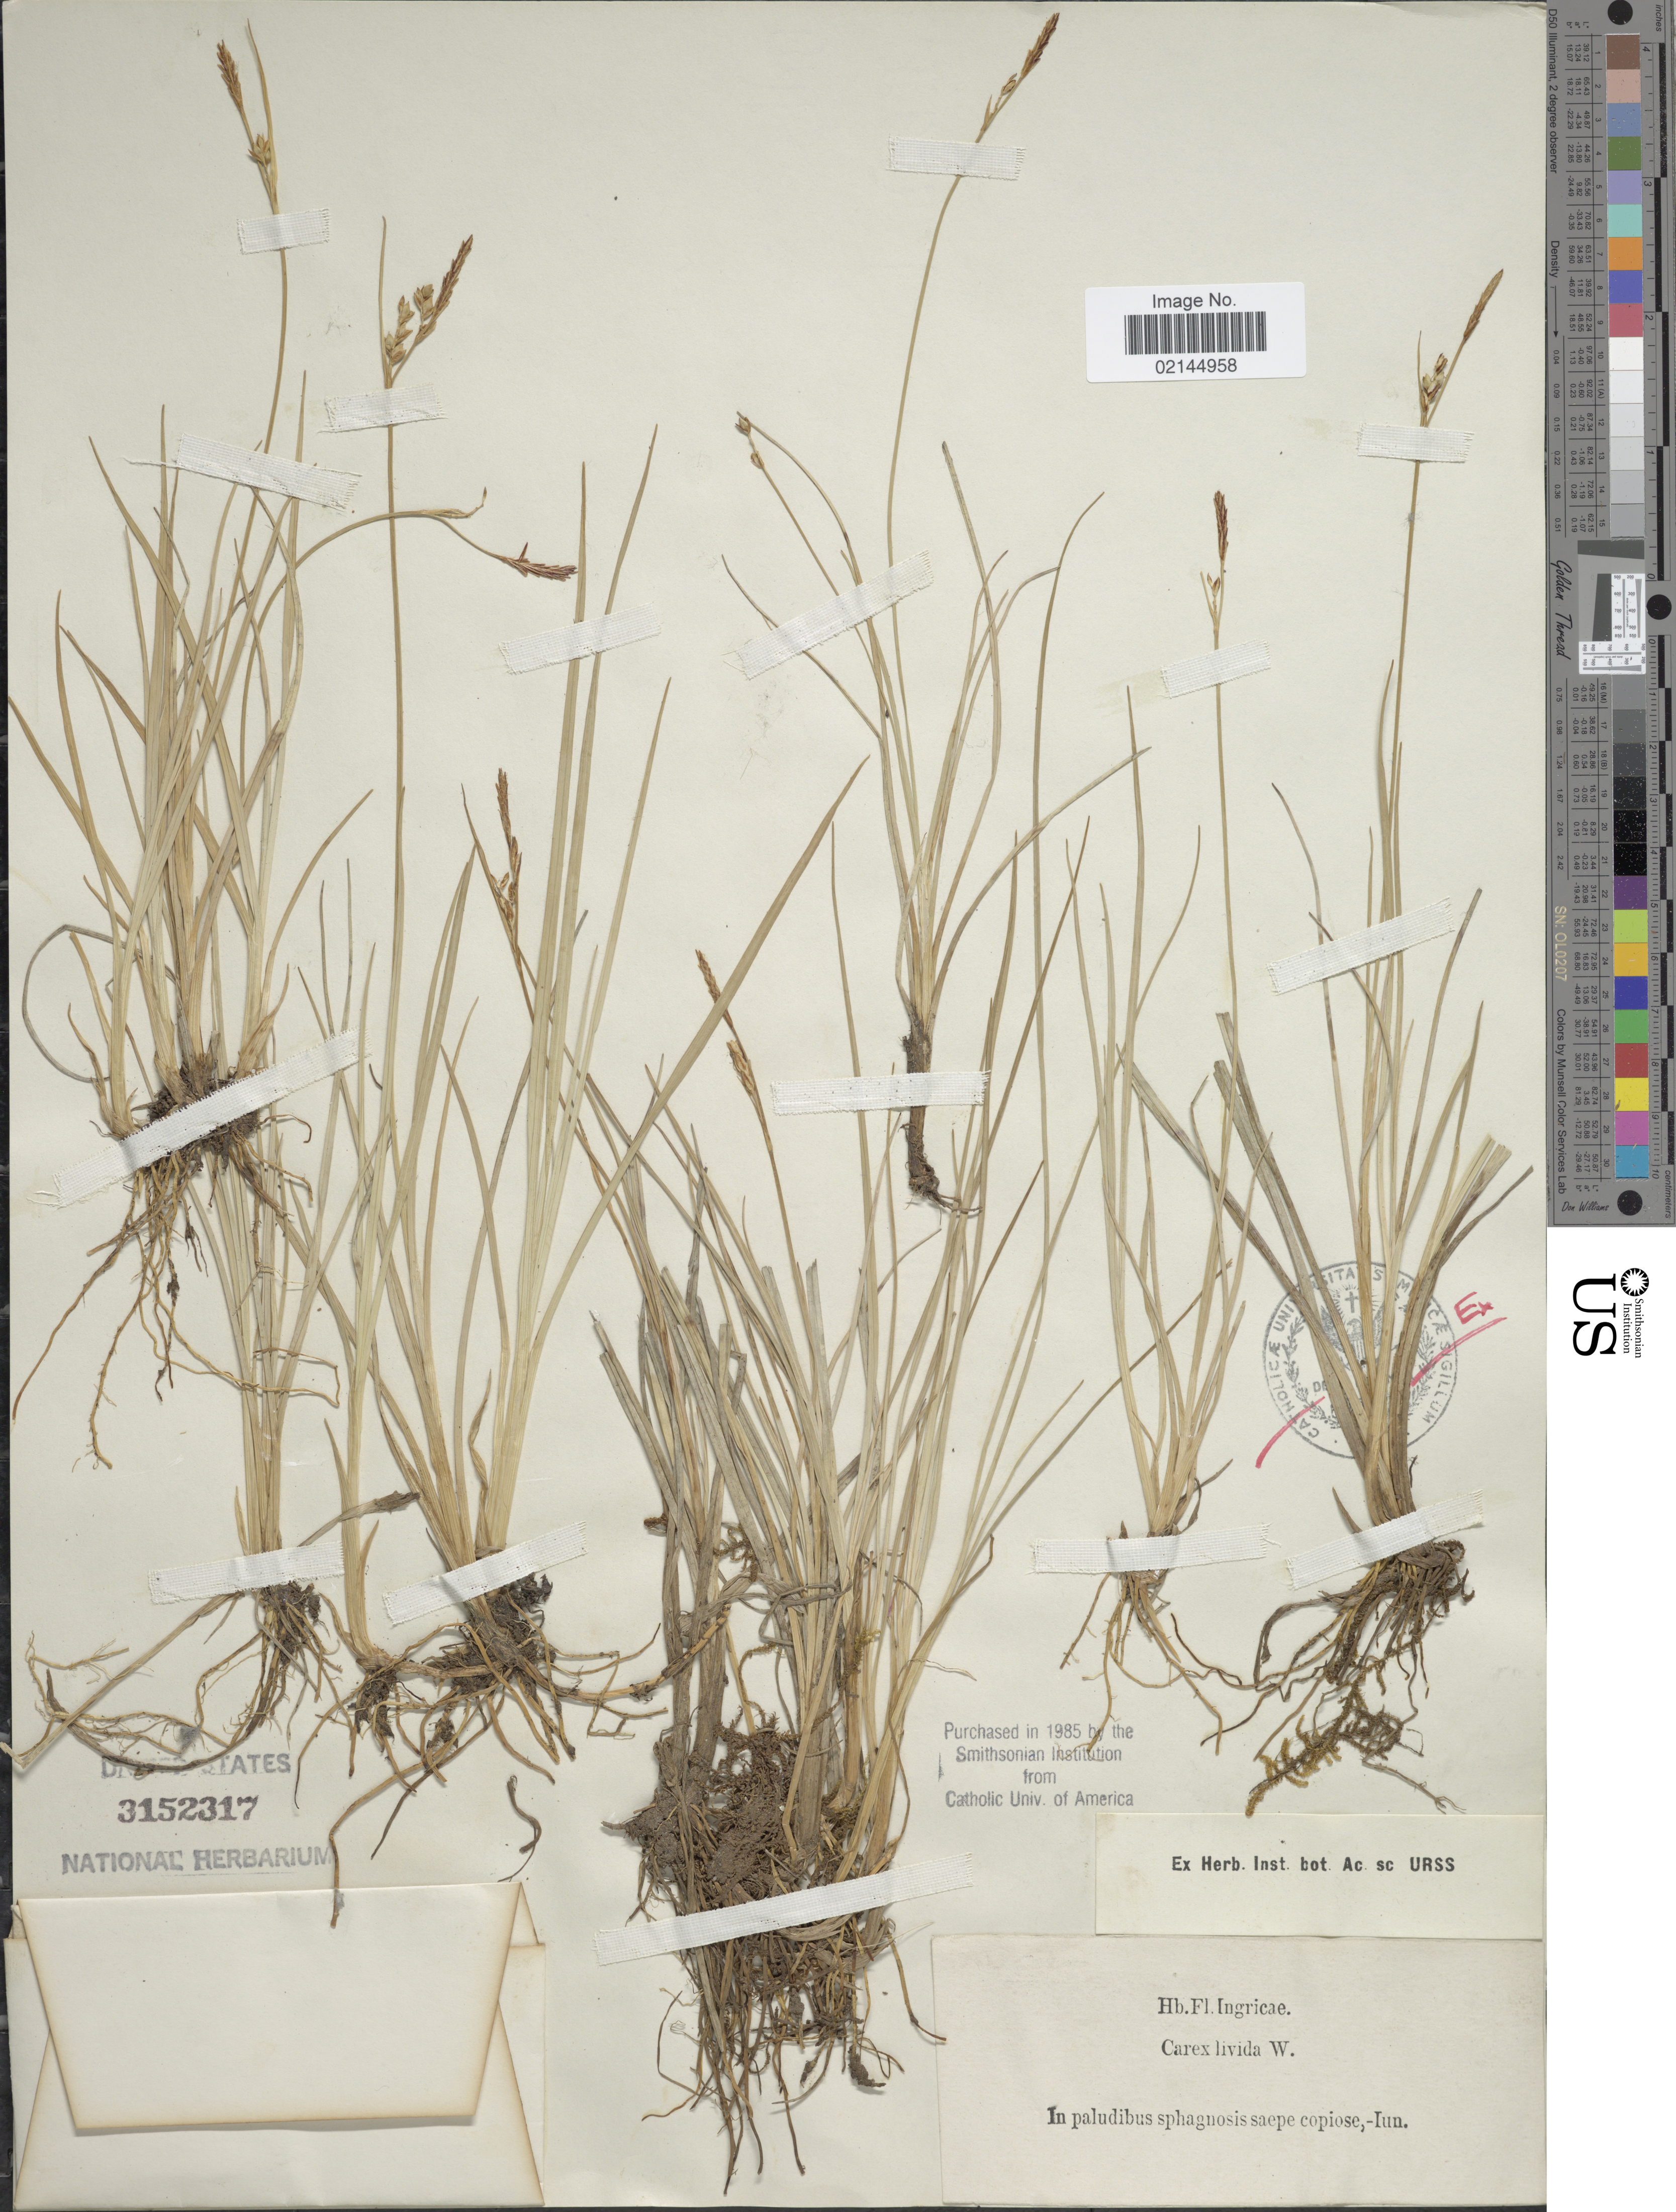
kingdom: Plantae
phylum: Tracheophyta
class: Liliopsida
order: Poales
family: Cyperaceae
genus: Carex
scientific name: Carex livida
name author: (Wahlenb.) Willd.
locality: Ingricae, in paludibus sphagnosis saepe copiose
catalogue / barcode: US 3152317